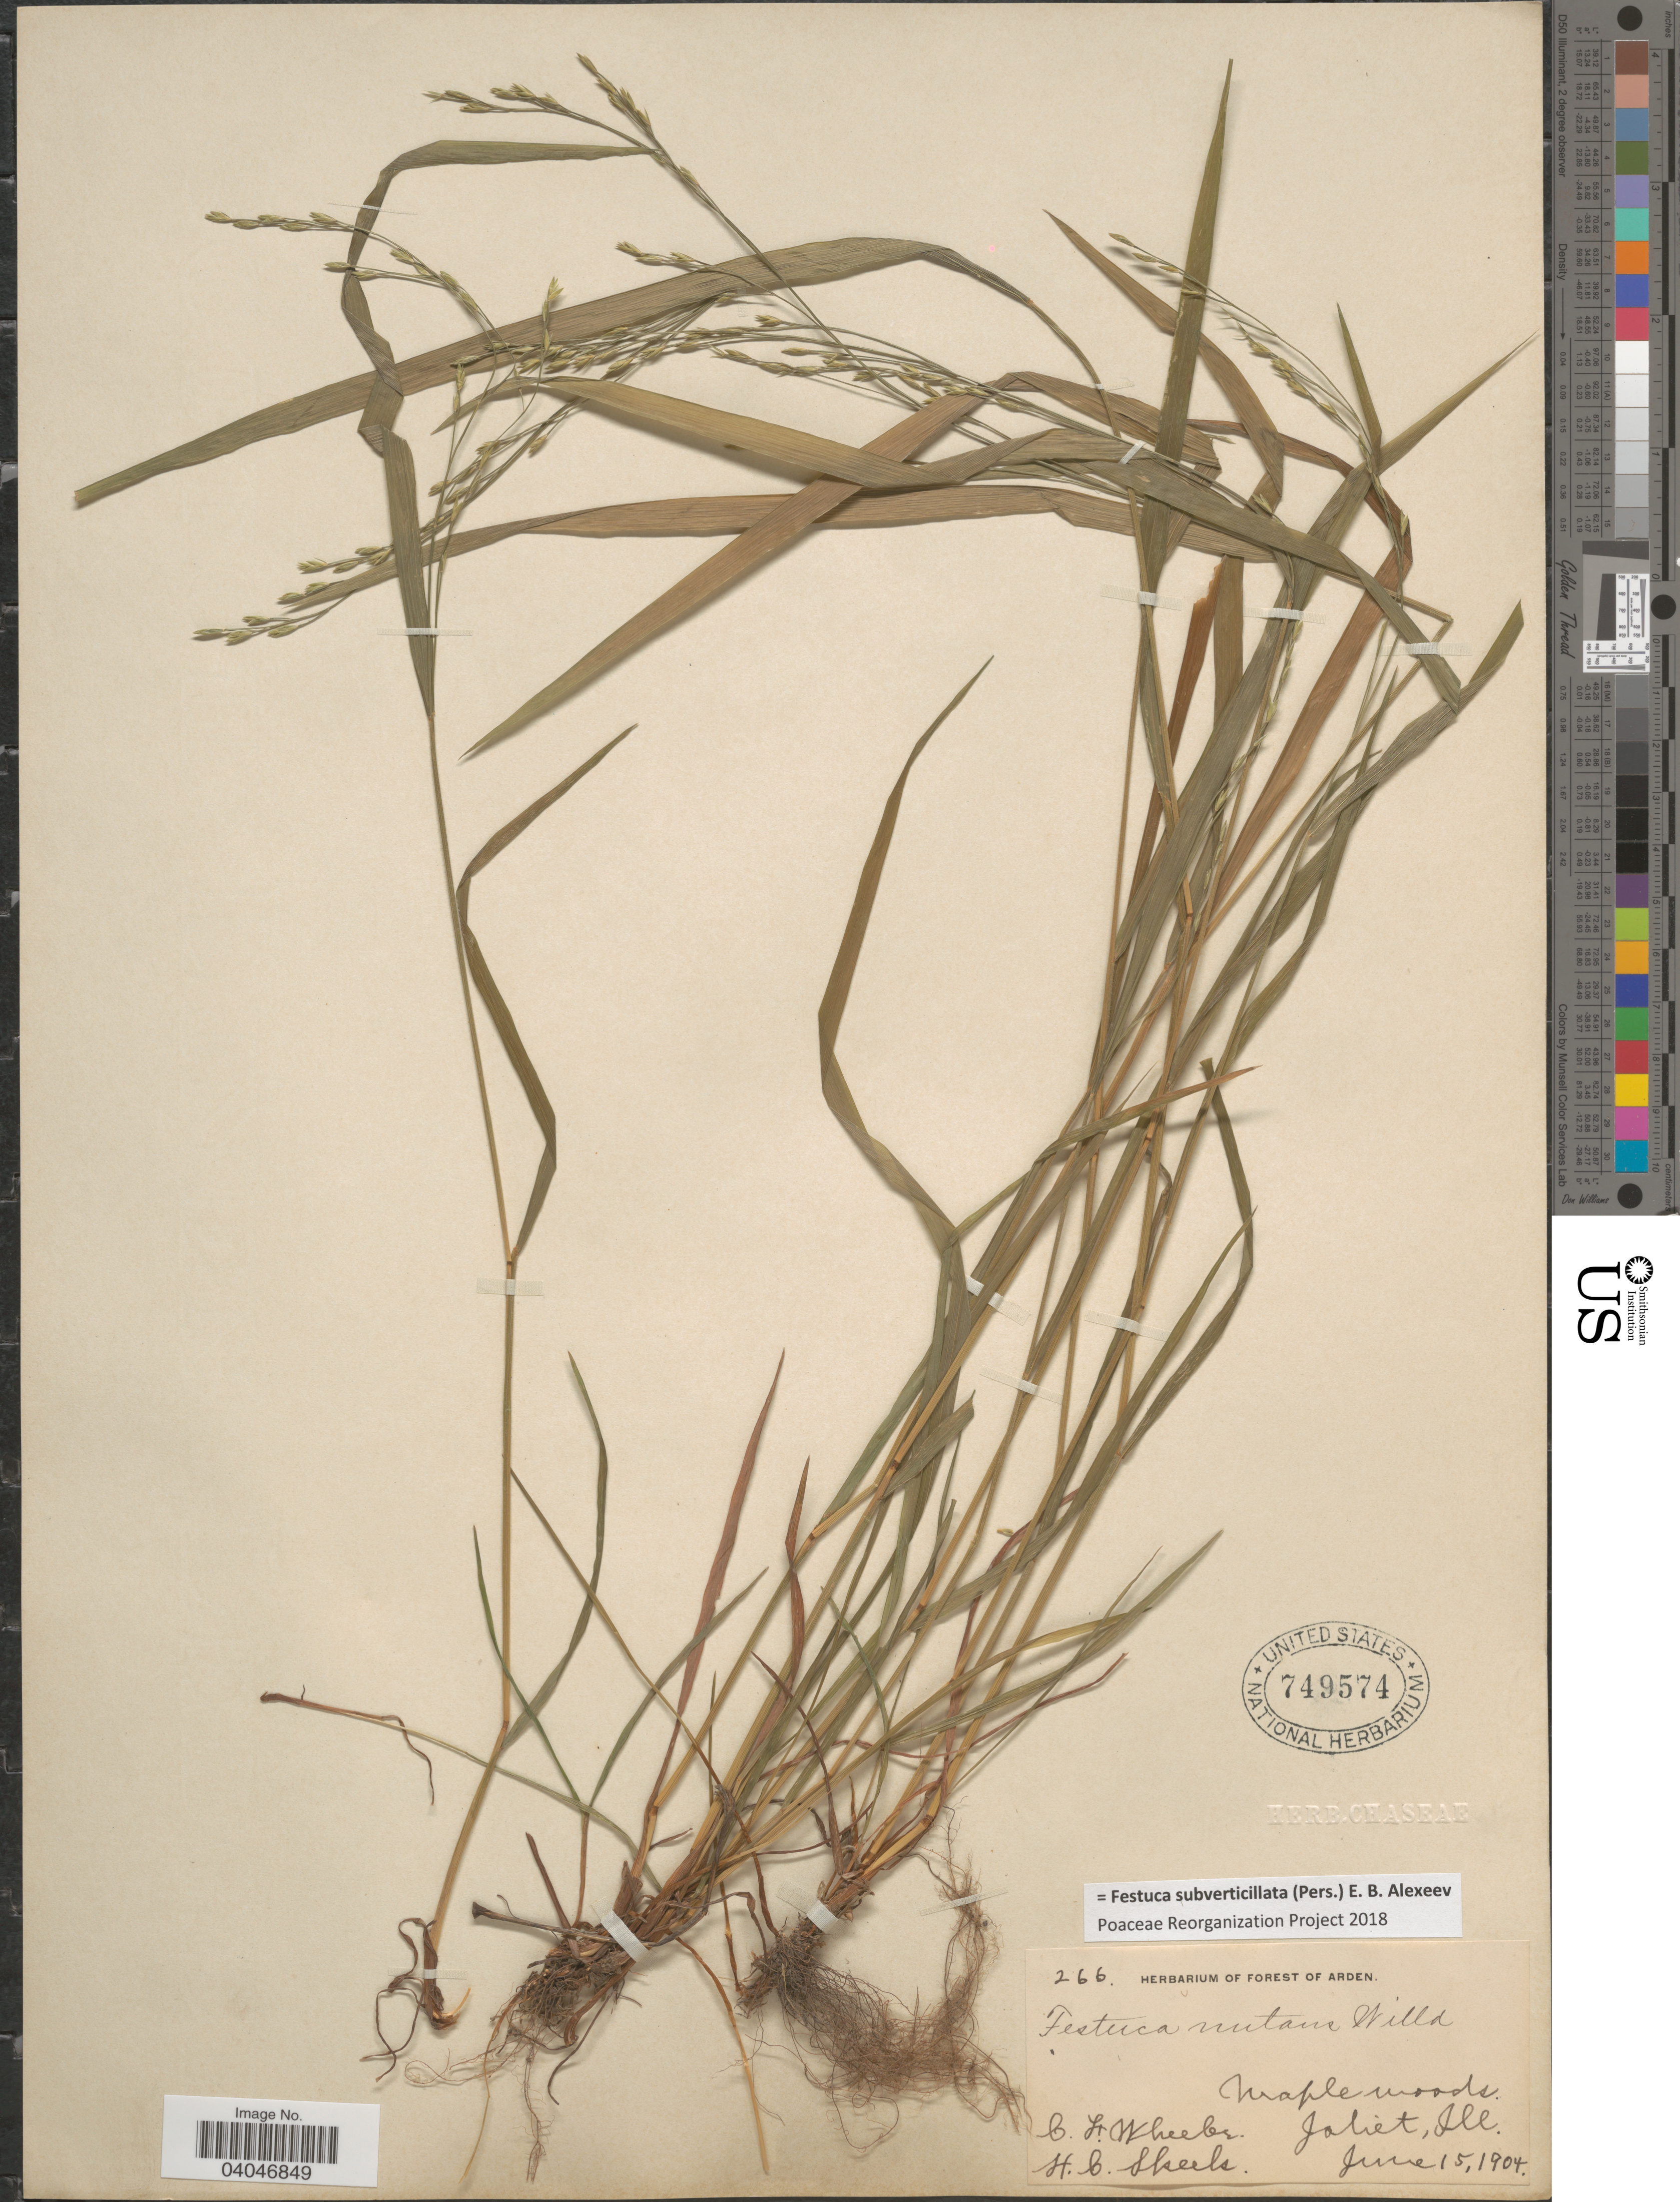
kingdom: Plantae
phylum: Tracheophyta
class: Liliopsida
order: Poales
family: Poaceae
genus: Festuca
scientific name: Festuca subverticillata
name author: (Pers.) E.B. Alexeev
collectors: C. Wheeler & H. Skeels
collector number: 266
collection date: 1904-06-15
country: United States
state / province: Illinois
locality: Maple woods. Joliet.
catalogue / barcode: US 749574